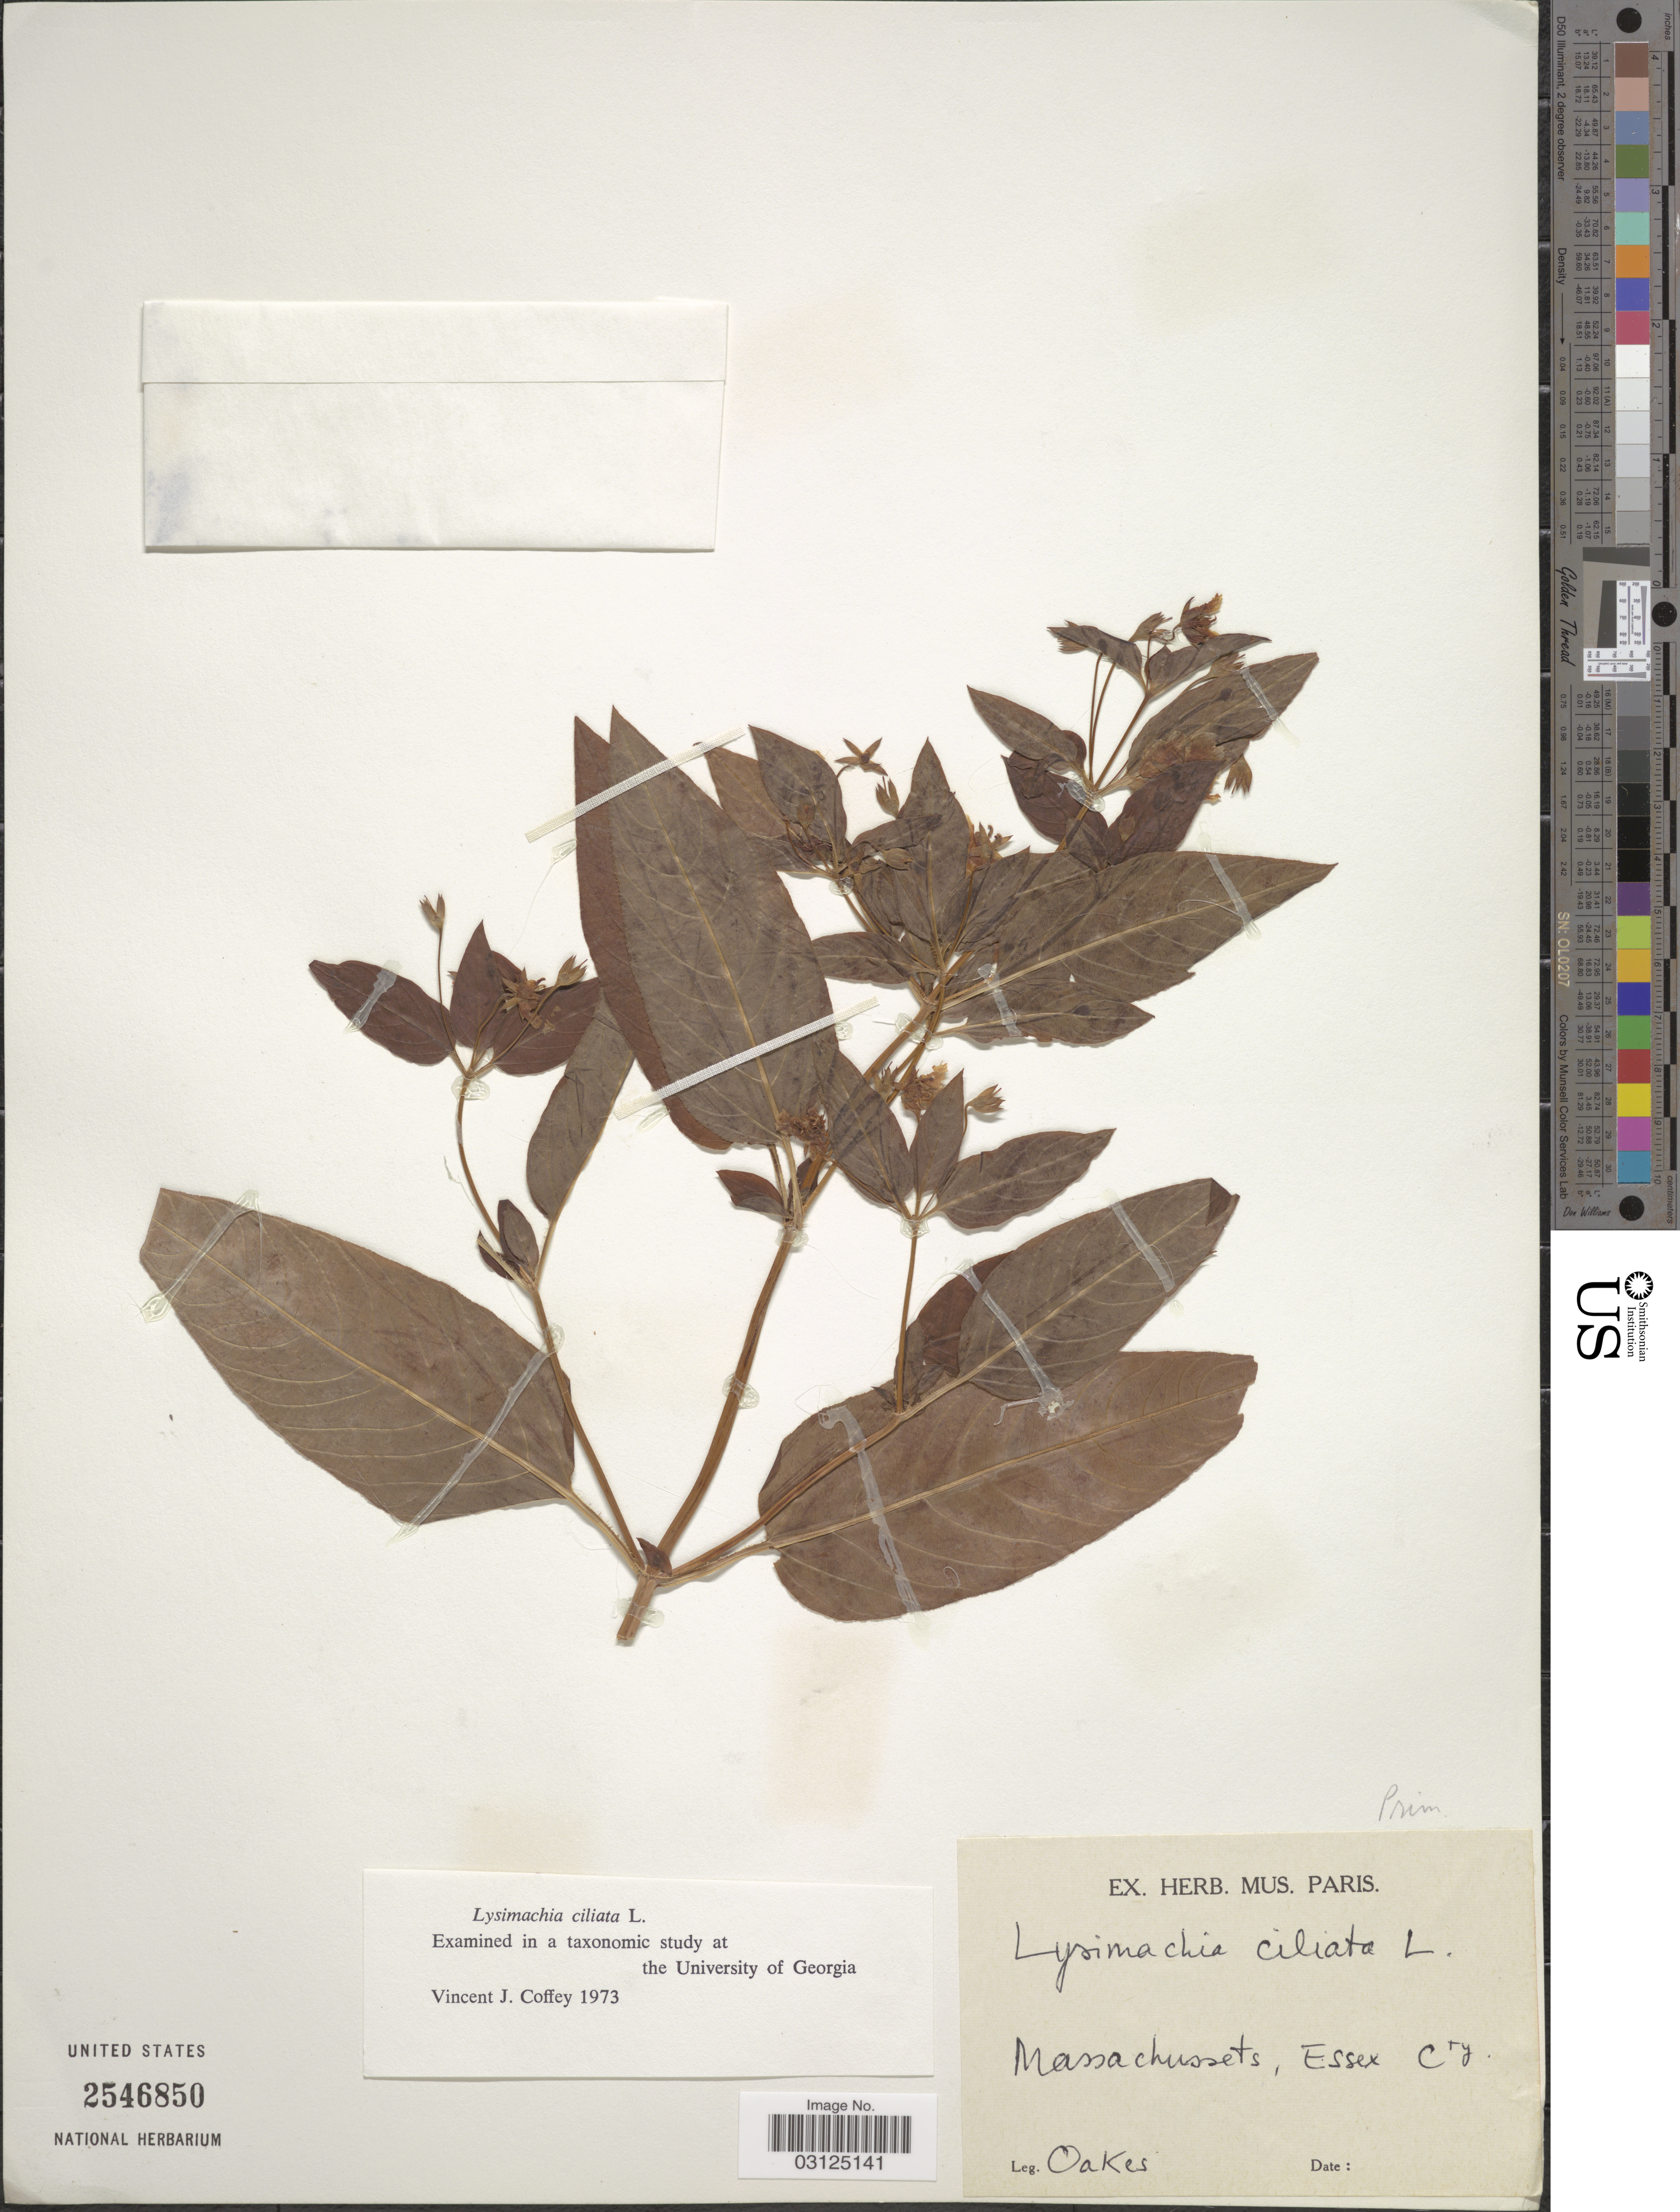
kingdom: Plantae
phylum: Tracheophyta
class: Magnoliopsida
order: Ericales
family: Primulaceae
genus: Lysimachia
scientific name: Lysimachia ciliata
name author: L.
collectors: -. Oakes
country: United States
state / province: Massachusetts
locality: Essex Cty.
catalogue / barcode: US 2546850